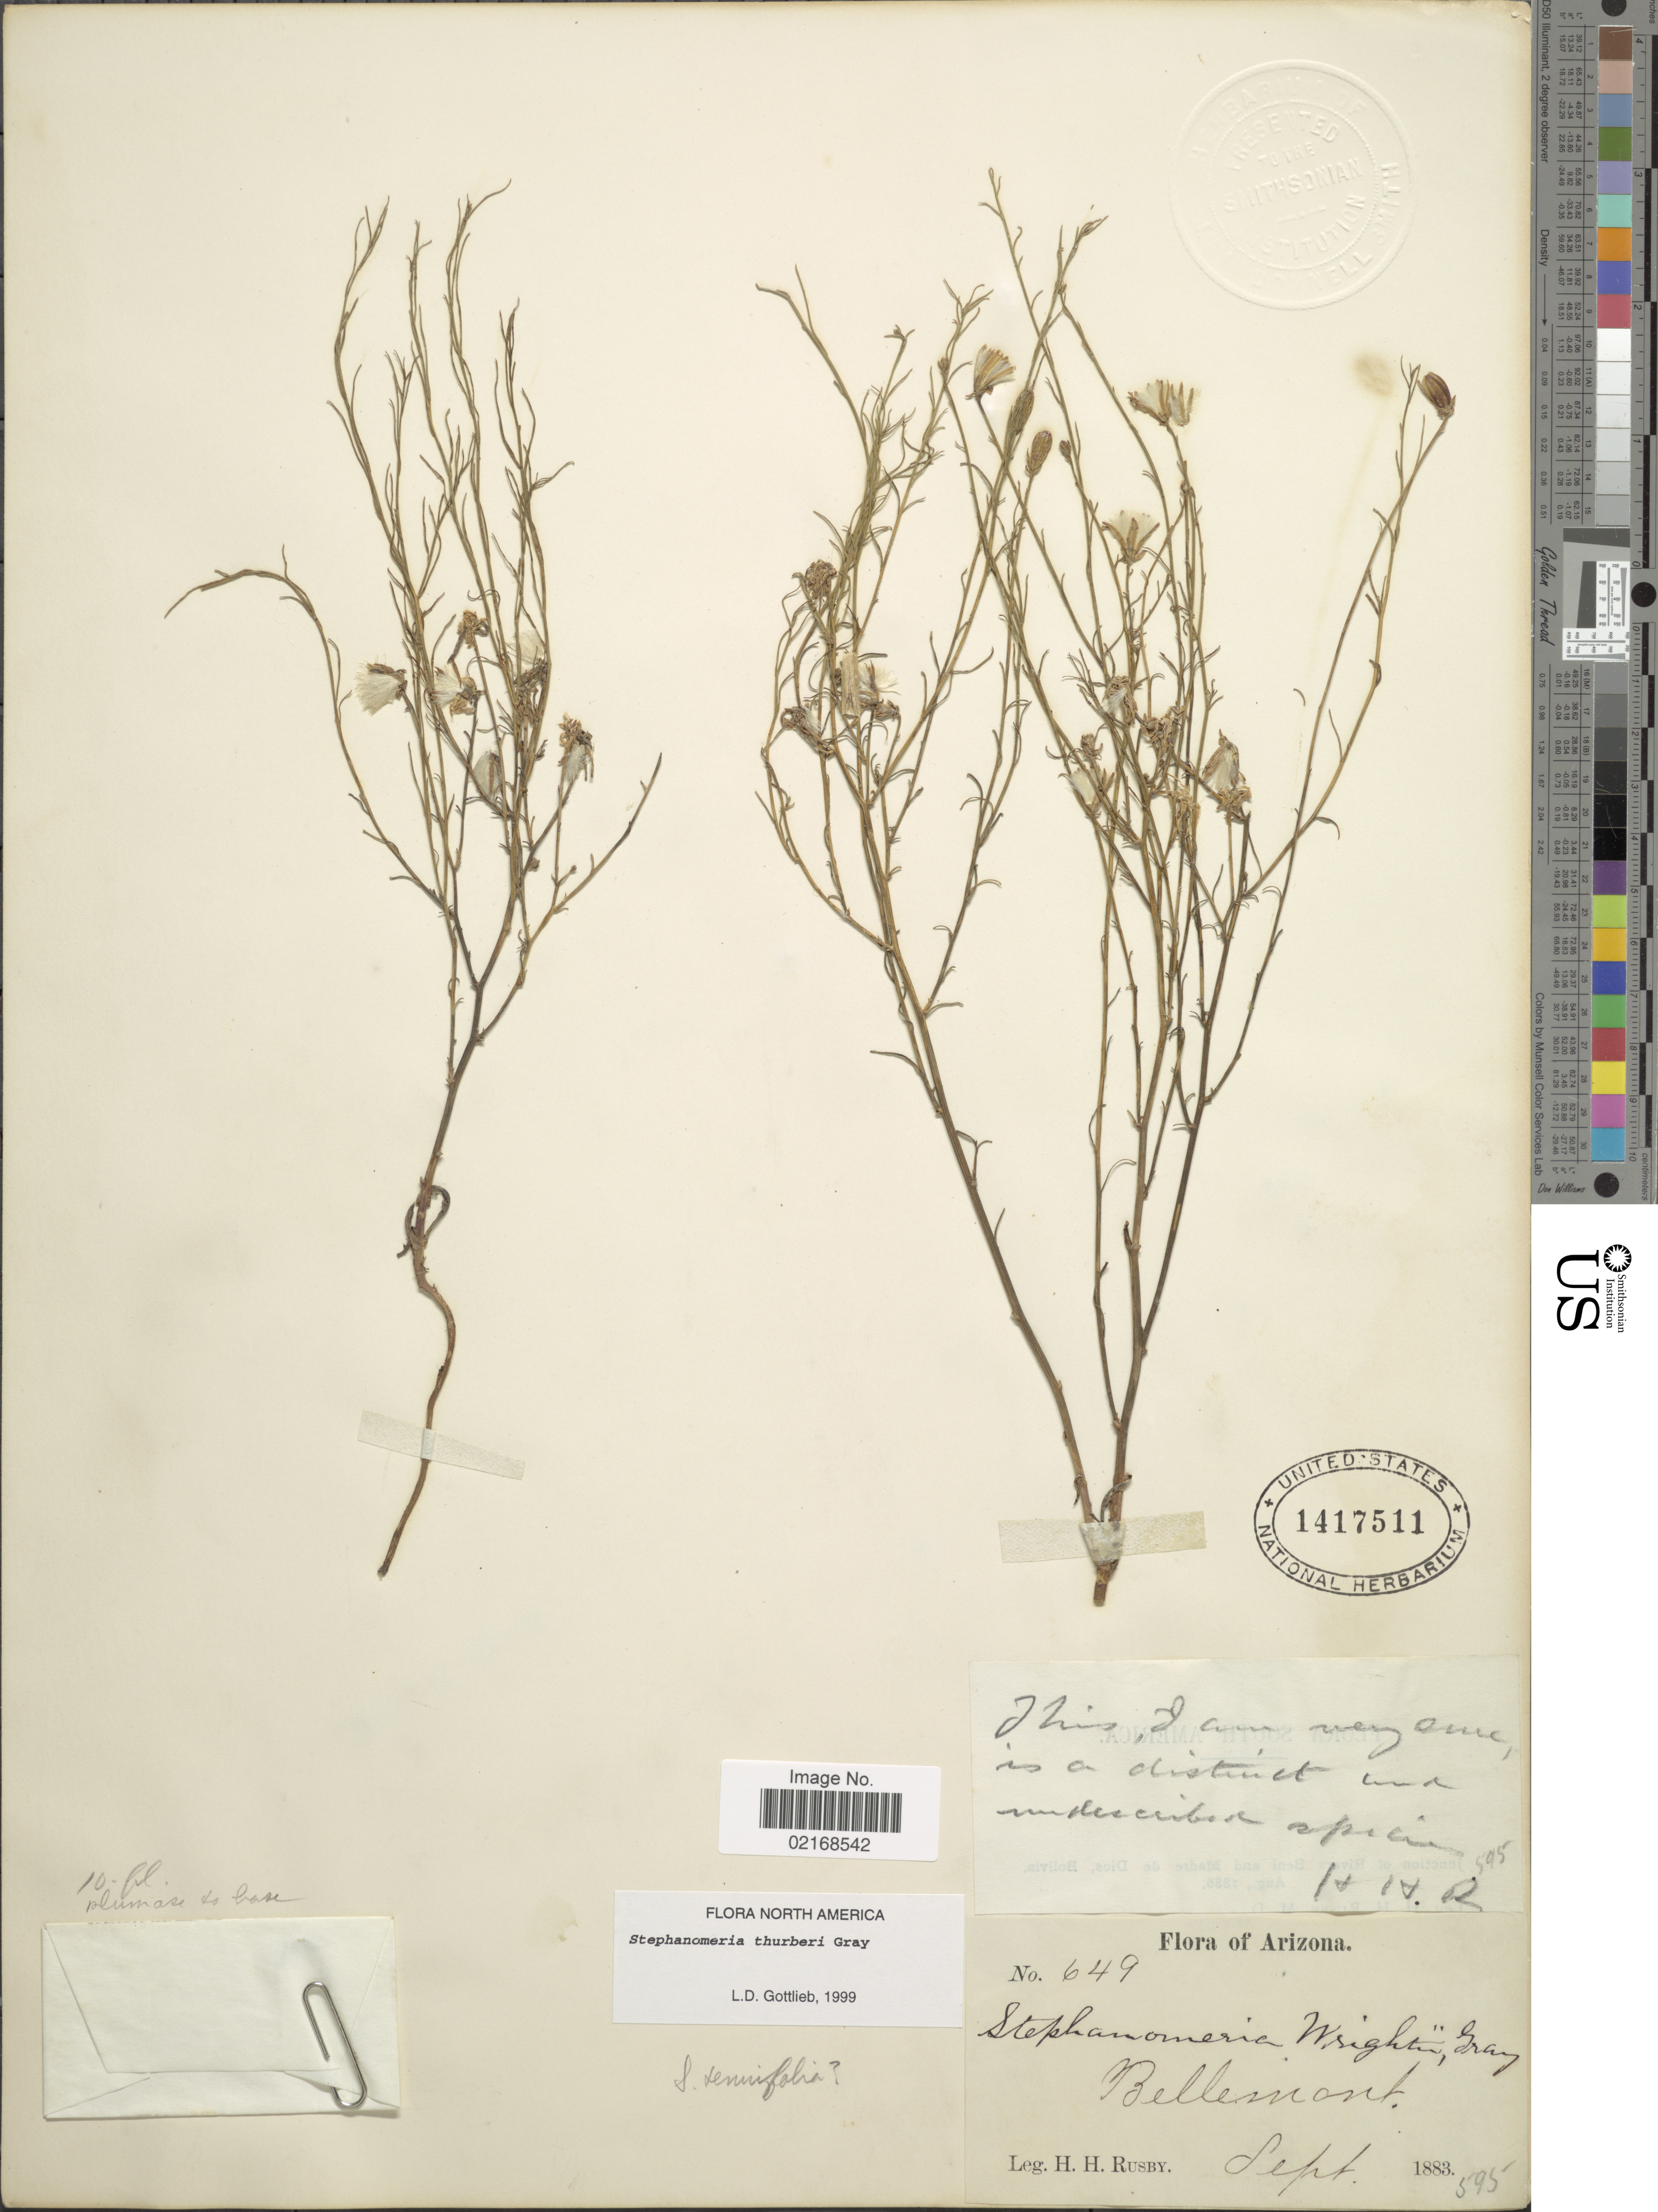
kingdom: Plantae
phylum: Tracheophyta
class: Magnoliopsida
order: Asterales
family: Asteraceae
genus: Stephanomeria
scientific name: Stephanomeria thurberi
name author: A. Gray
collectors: H. H. Rusby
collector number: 649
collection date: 1883-09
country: United States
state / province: Arizona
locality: Bellemont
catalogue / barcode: US 1417511